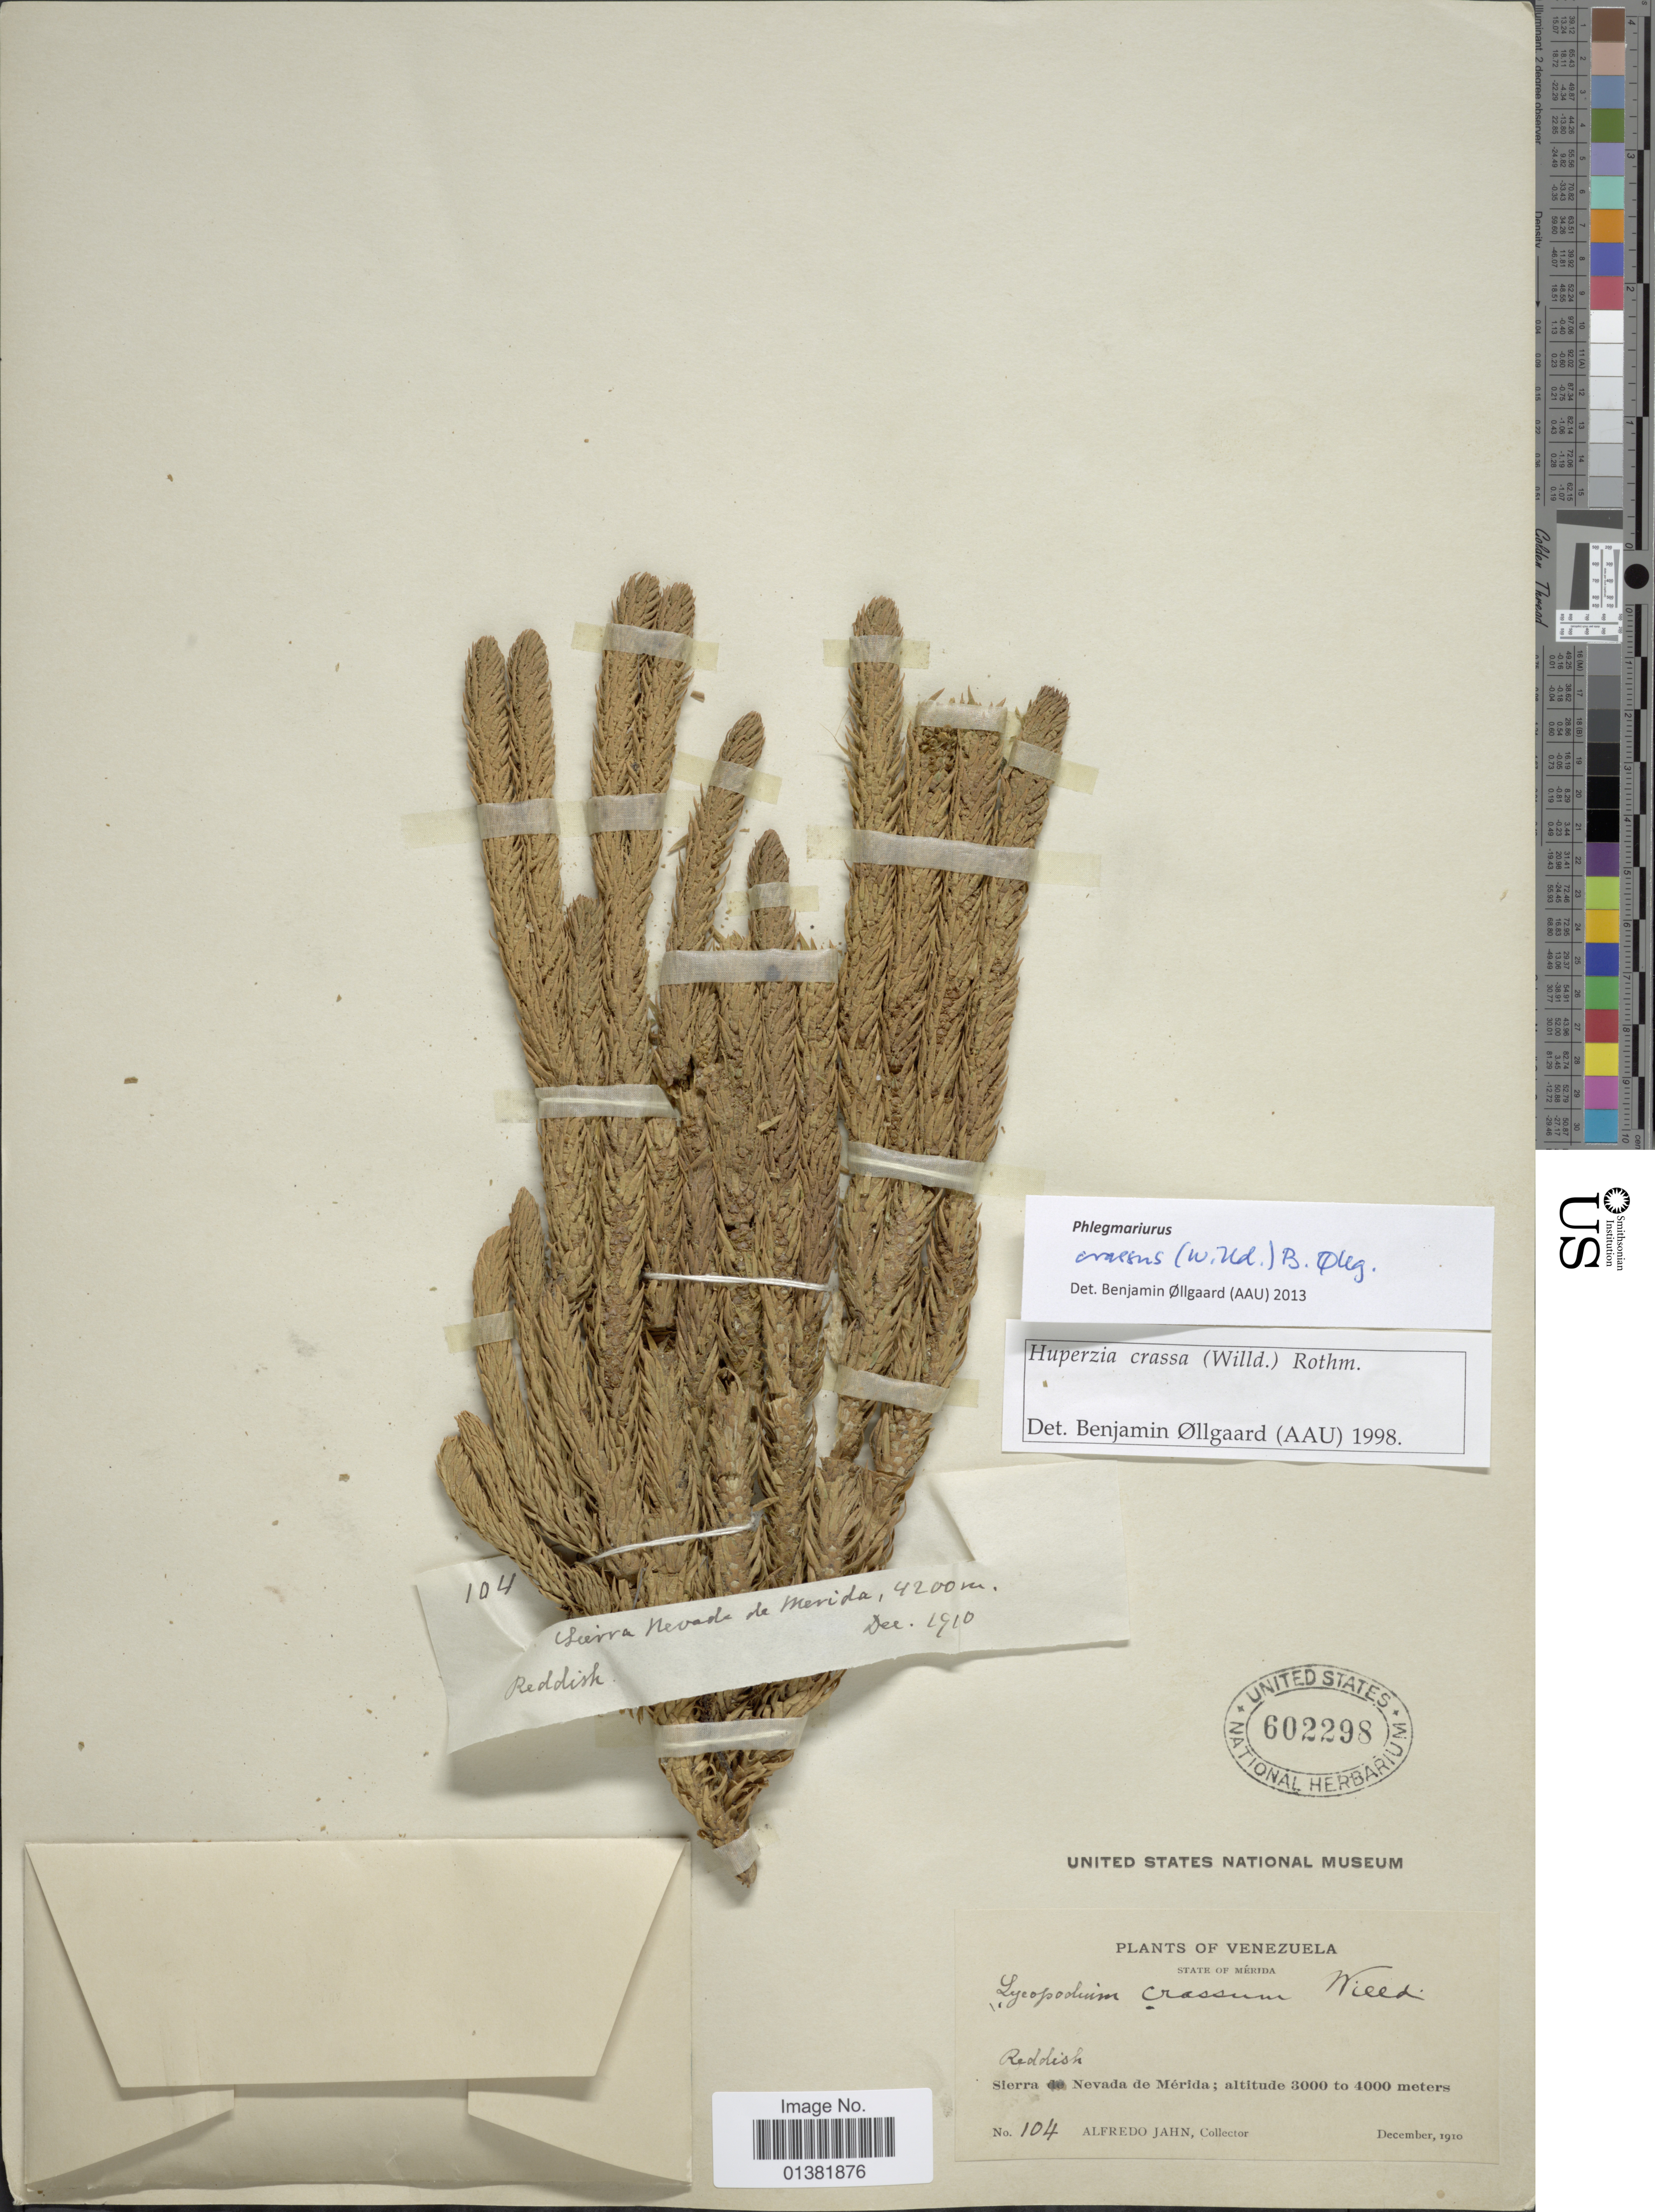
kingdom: Plantae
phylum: Tracheophyta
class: Lycopodiopsida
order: Lycopodiales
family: Lycopodiaceae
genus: Phlegmariurus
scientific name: Phlegmariurus crassus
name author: (Humb. & Bonpl. ex Willd.) B. Øllg.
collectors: A. Jahn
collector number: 104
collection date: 1910-12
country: Venezuela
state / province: Mérida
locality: Sierra Nevada de Mérida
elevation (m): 3000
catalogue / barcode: US 602298